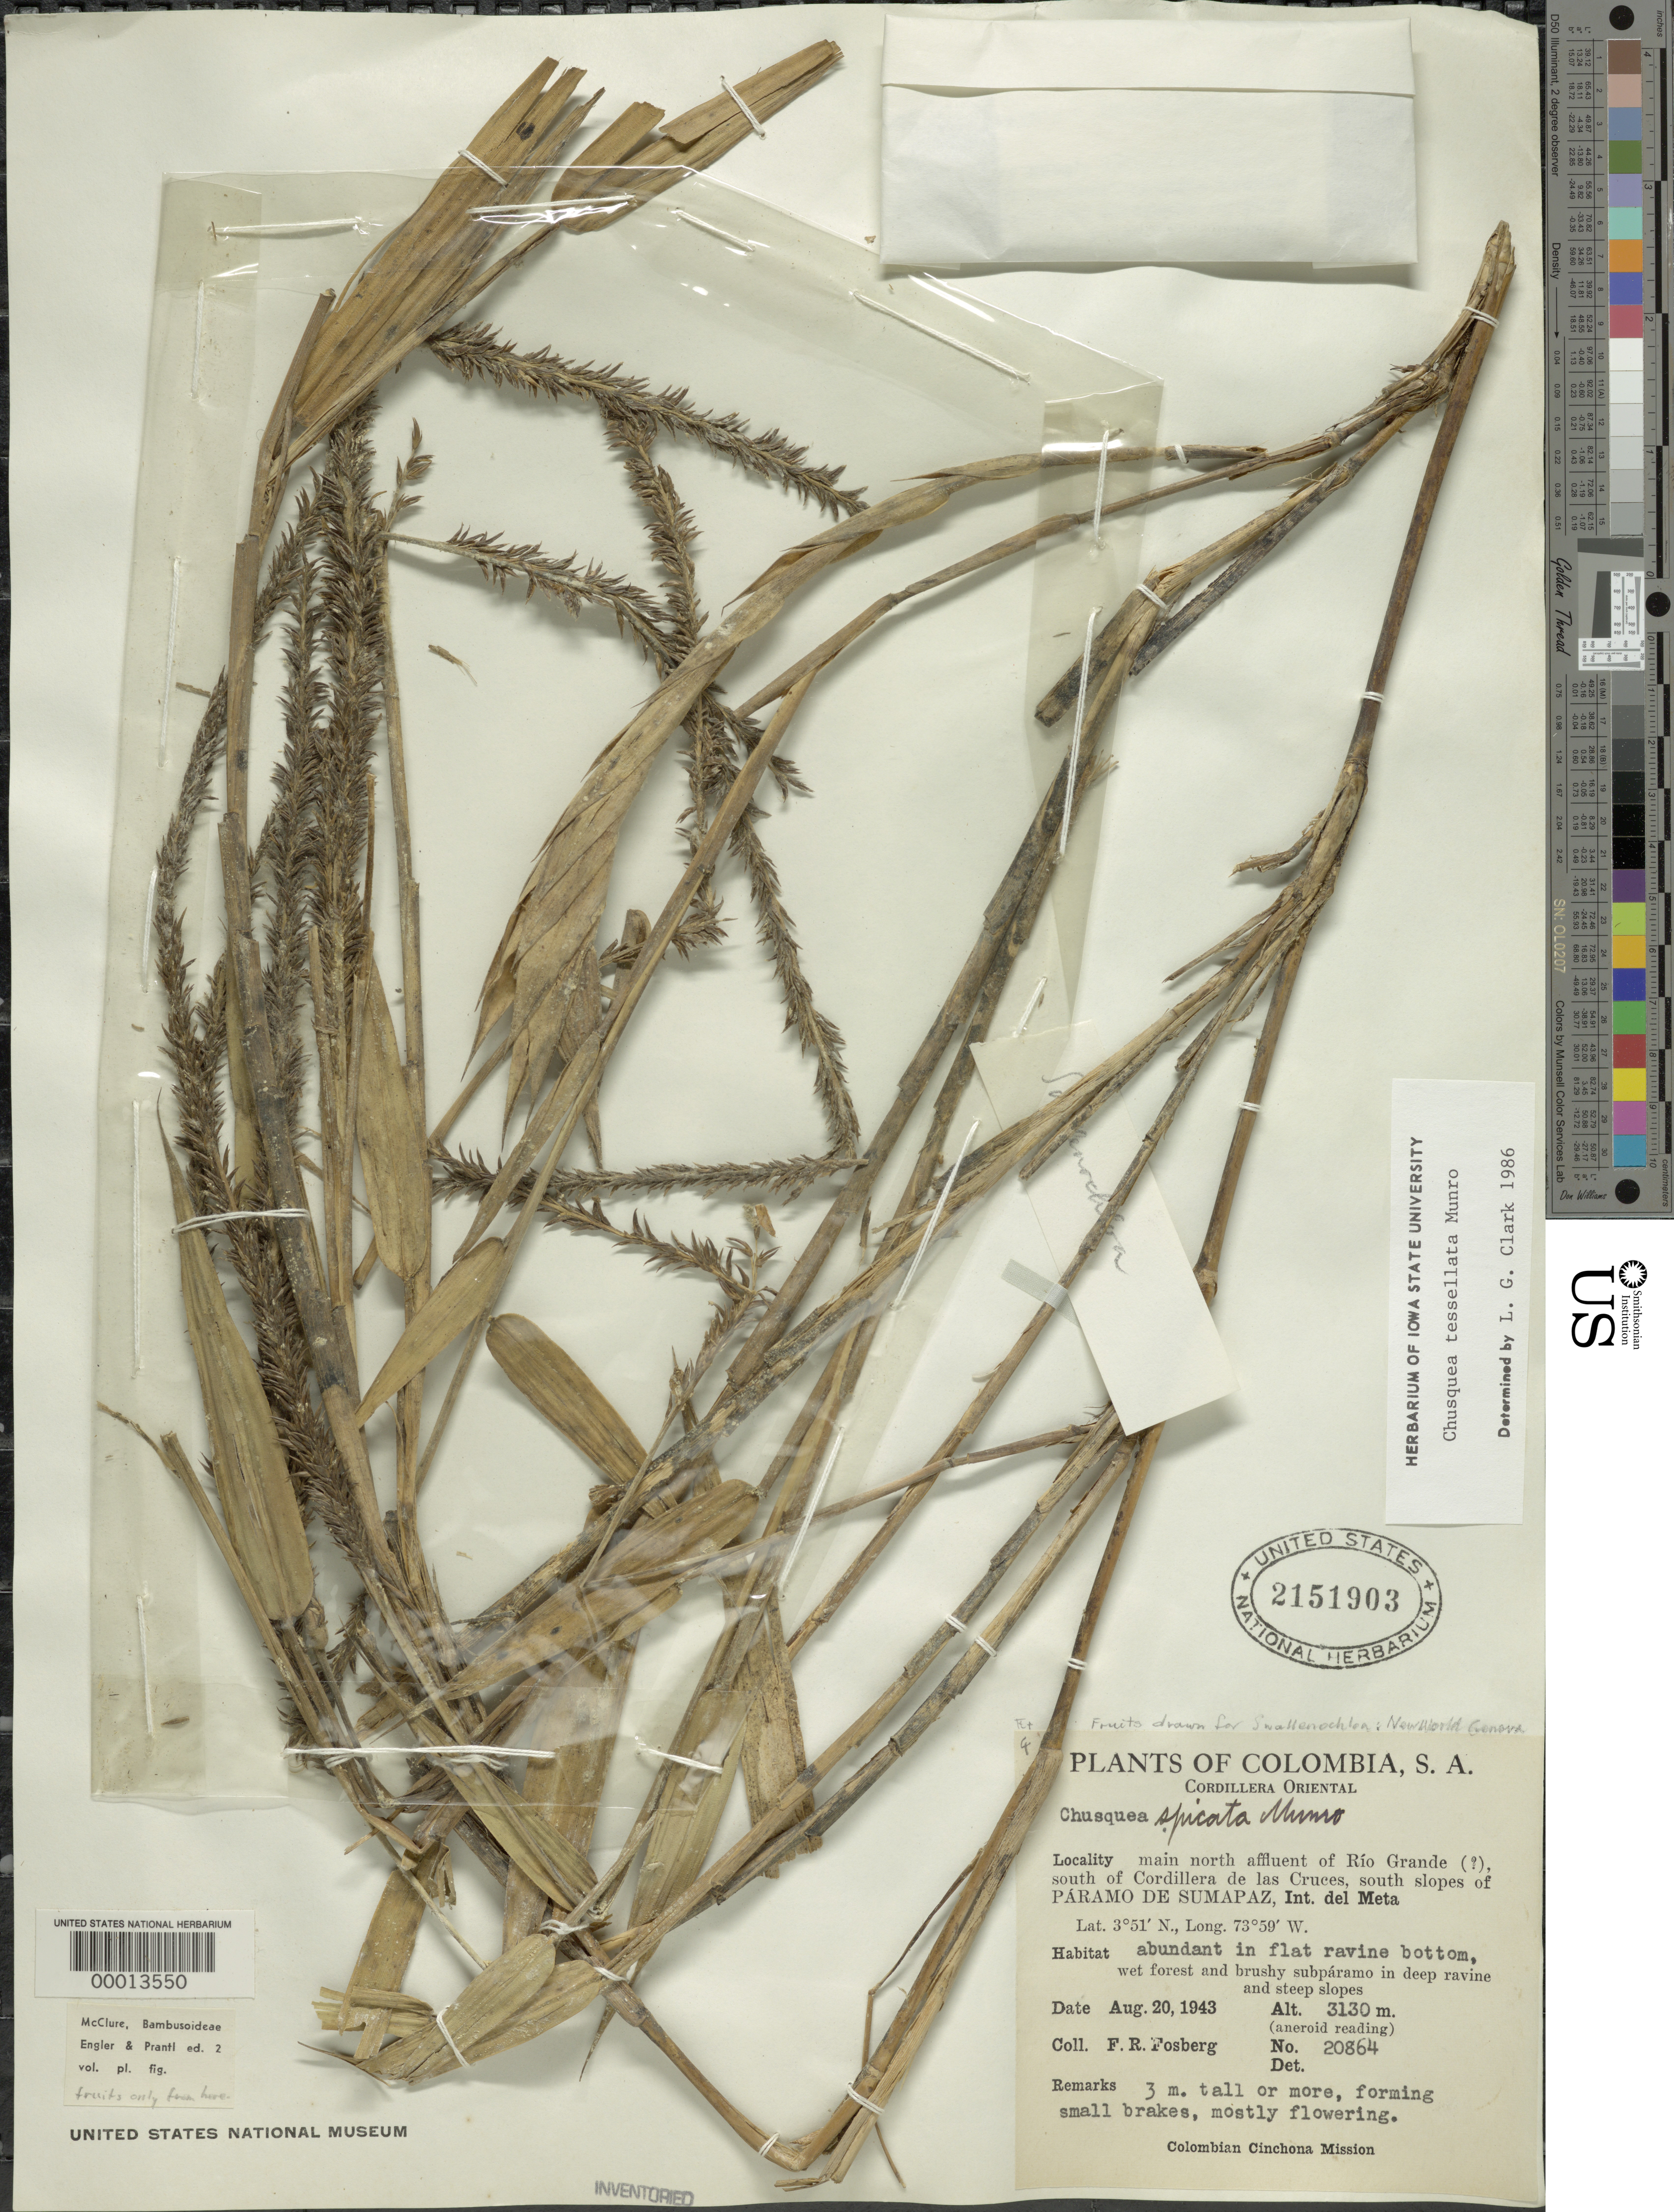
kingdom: Plantae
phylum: Tracheophyta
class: Liliopsida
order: Poales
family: Poaceae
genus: Chusquea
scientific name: Chusquea spicata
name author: Munro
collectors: F. R. Fosberg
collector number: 20864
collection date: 1943-08-20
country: Colombia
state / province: Huila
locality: Cordillera Oriental, main north affluent of Rio Grande, south of Cordillera de las Cruses, south slopes of Páramo de Sumapaz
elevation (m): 3130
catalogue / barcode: US 2191503